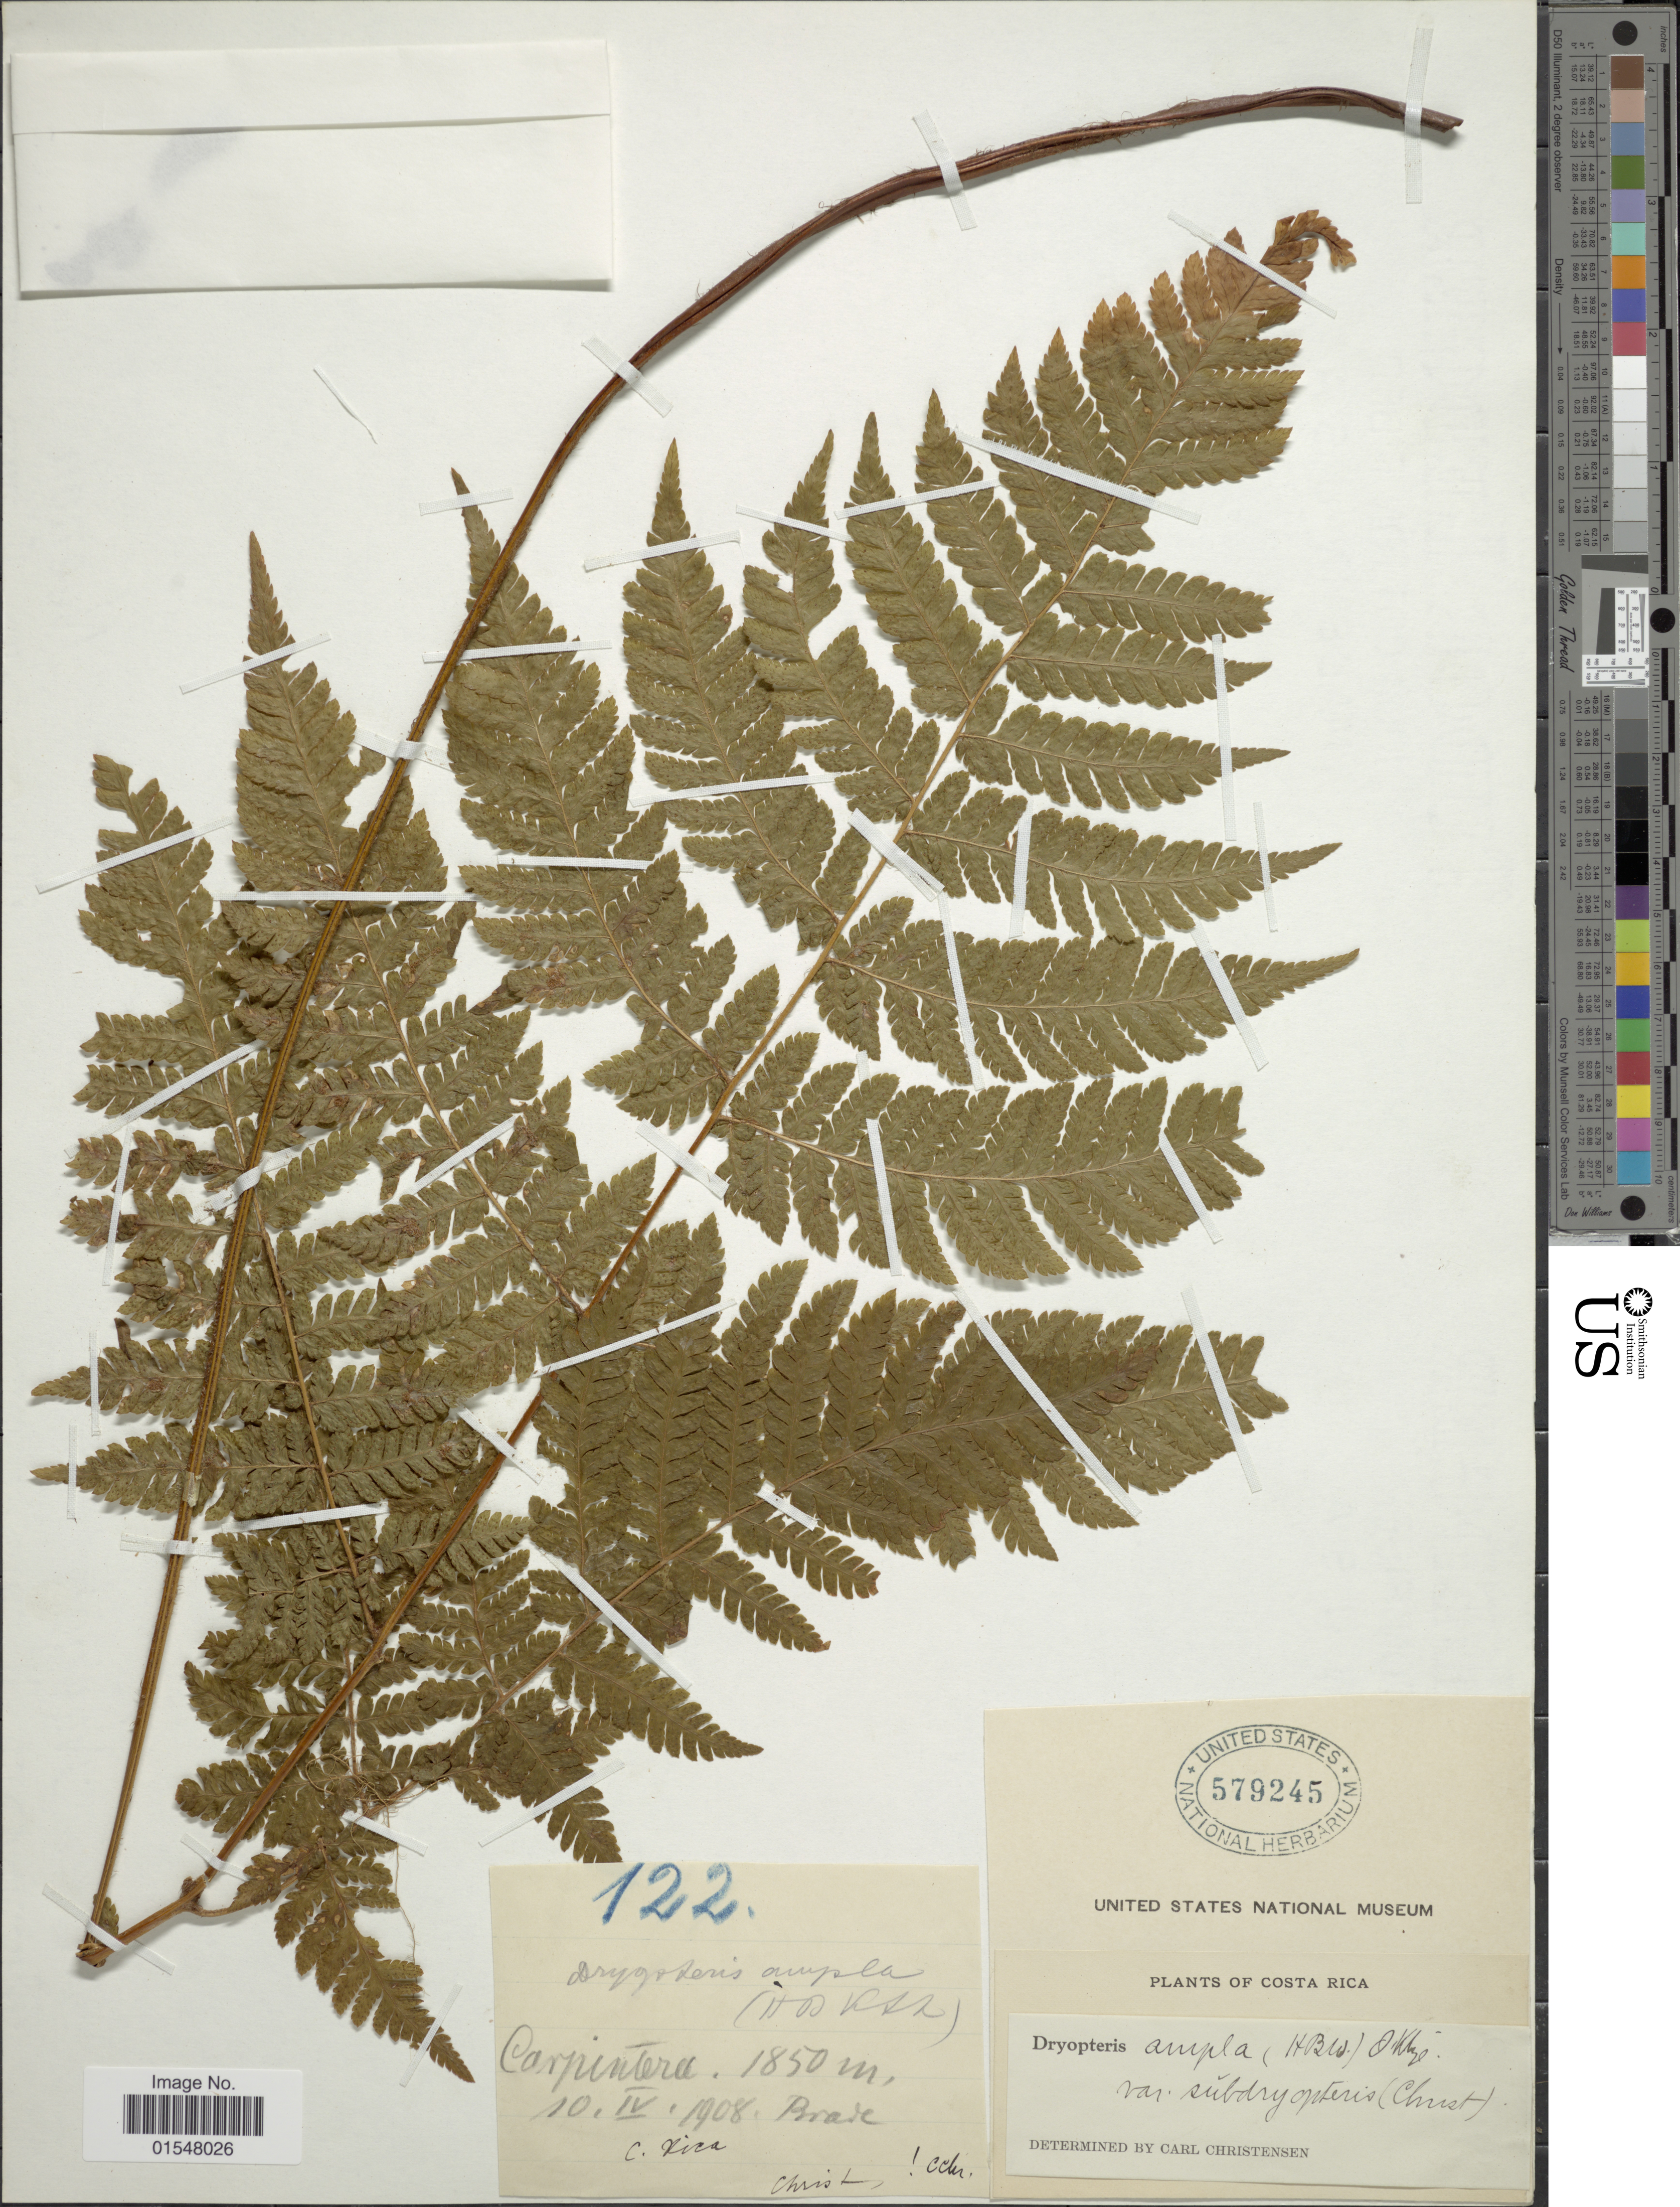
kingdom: Plantae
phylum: Tracheophyta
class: Polypodiopsida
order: Polypodiales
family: Dryopteridaceae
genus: Ctenitis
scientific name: Ctenitis subdryopteris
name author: (Christ) Lellinger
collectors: C. F. A. Christensen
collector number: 122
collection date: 1908-05-10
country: Costa Rica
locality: Carpintera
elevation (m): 1850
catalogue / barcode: US 579245